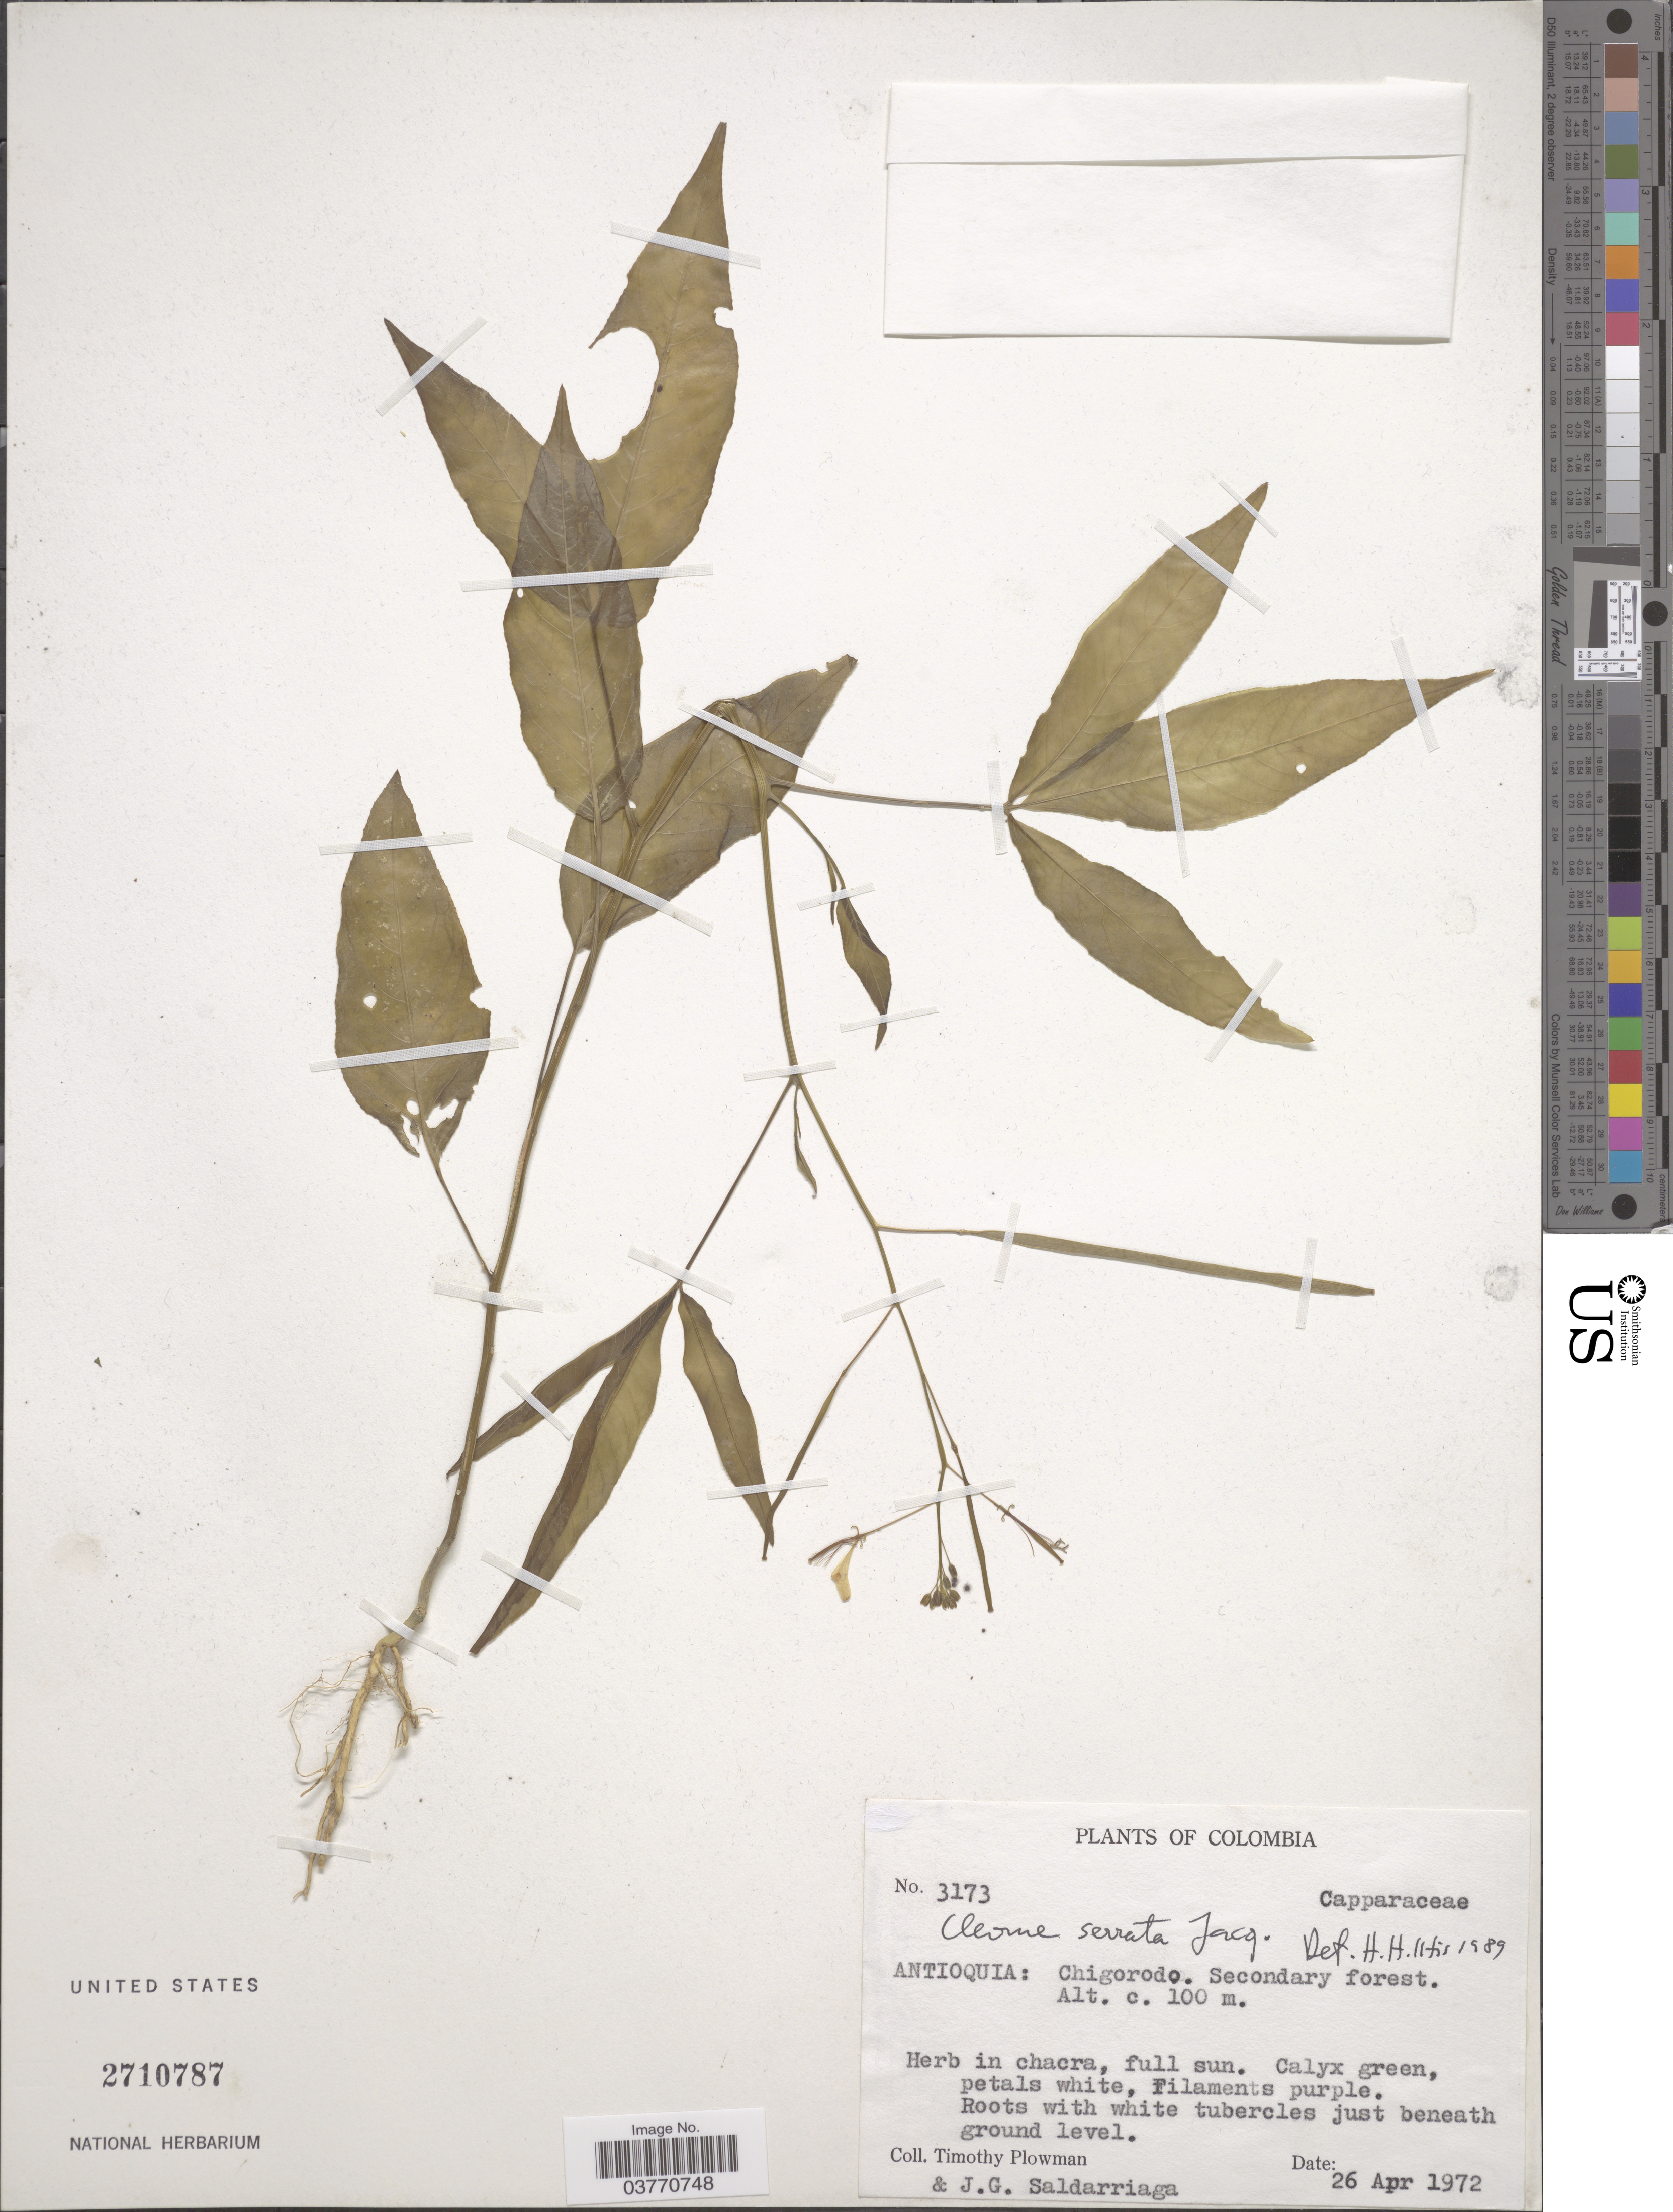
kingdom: Plantae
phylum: Tracheophyta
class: Magnoliopsida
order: Brassicales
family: Cleomaceae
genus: Cleoserrata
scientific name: Cleoserrata serrata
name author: (Jacq.) Iltis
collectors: T. Plowman & J. Saldarriaga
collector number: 3173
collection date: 1972-04-26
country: Colombia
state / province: Antioquia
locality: Antioquia: Chigorodo. Secondary forest.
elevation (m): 100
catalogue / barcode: US 2710787